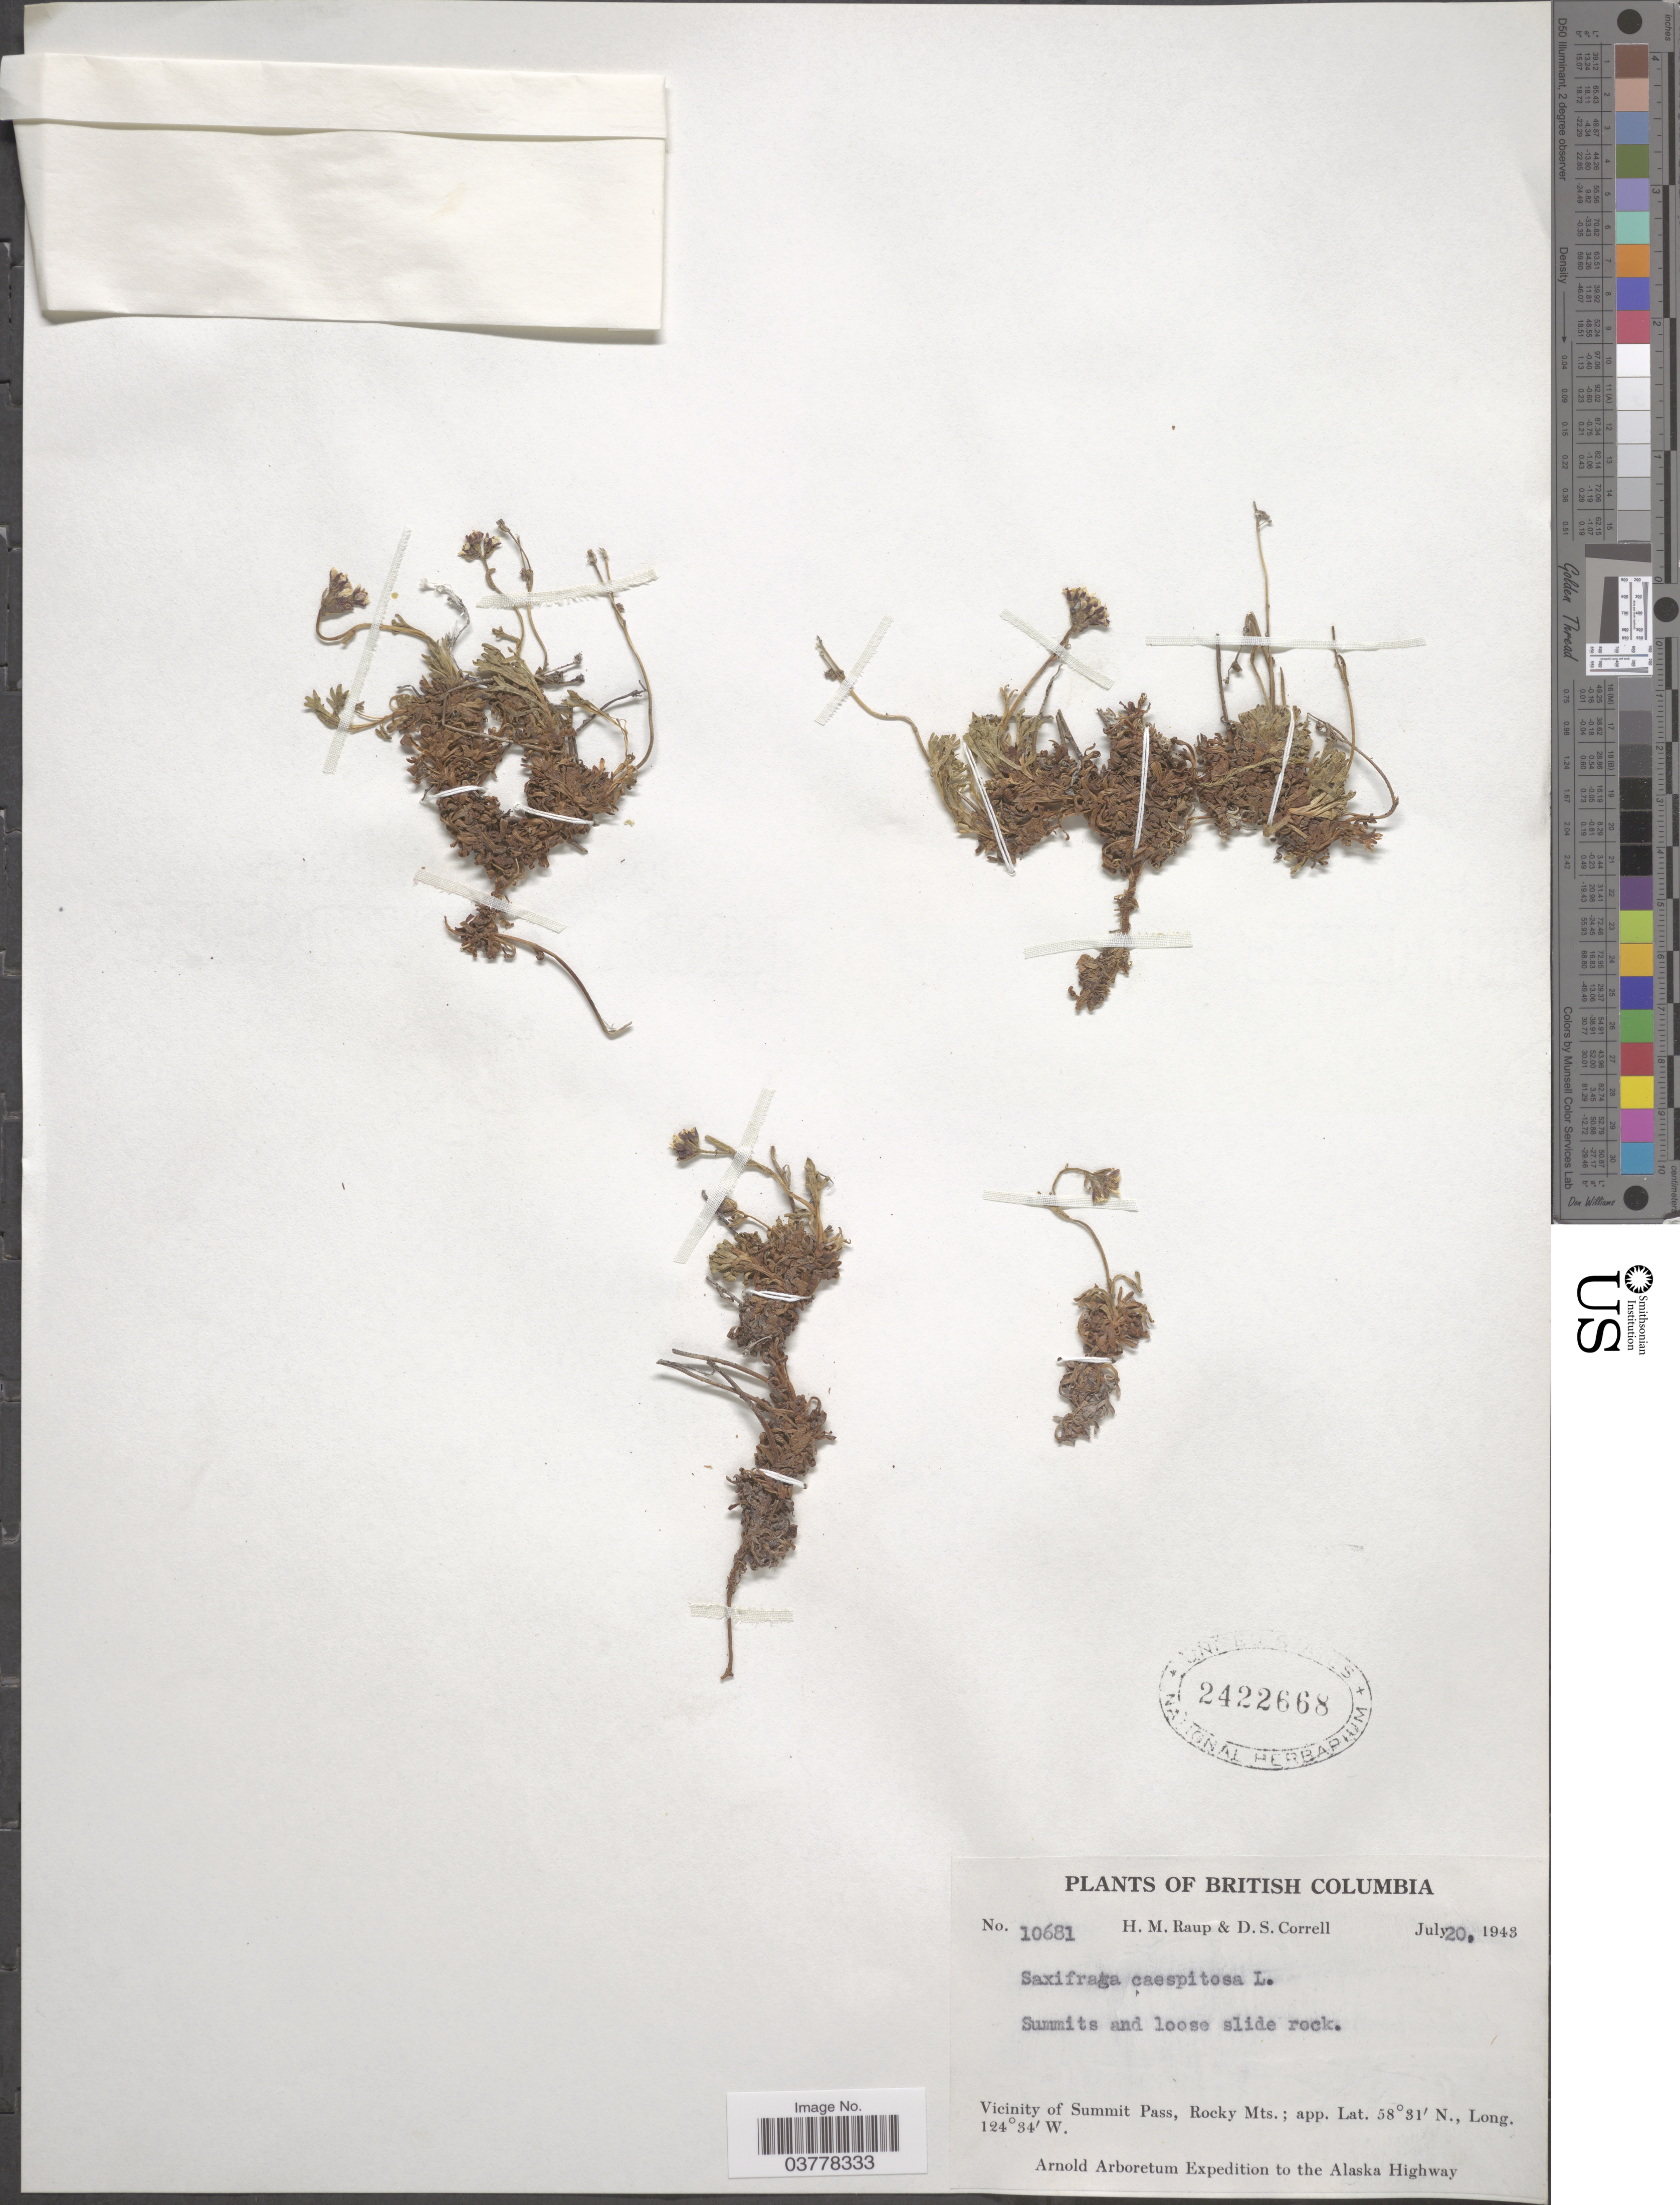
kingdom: Plantae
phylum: Tracheophyta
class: Magnoliopsida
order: Saxifragales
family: Saxifragaceae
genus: Saxifraga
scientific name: Saxifraga caespitosa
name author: L.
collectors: H. Raup & D. S. Correll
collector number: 10681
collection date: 1943-07-20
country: Canada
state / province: British Columbia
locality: Vicinity of Summit Pass, Rocky Mts. Alaska Highway.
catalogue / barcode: US 2422668